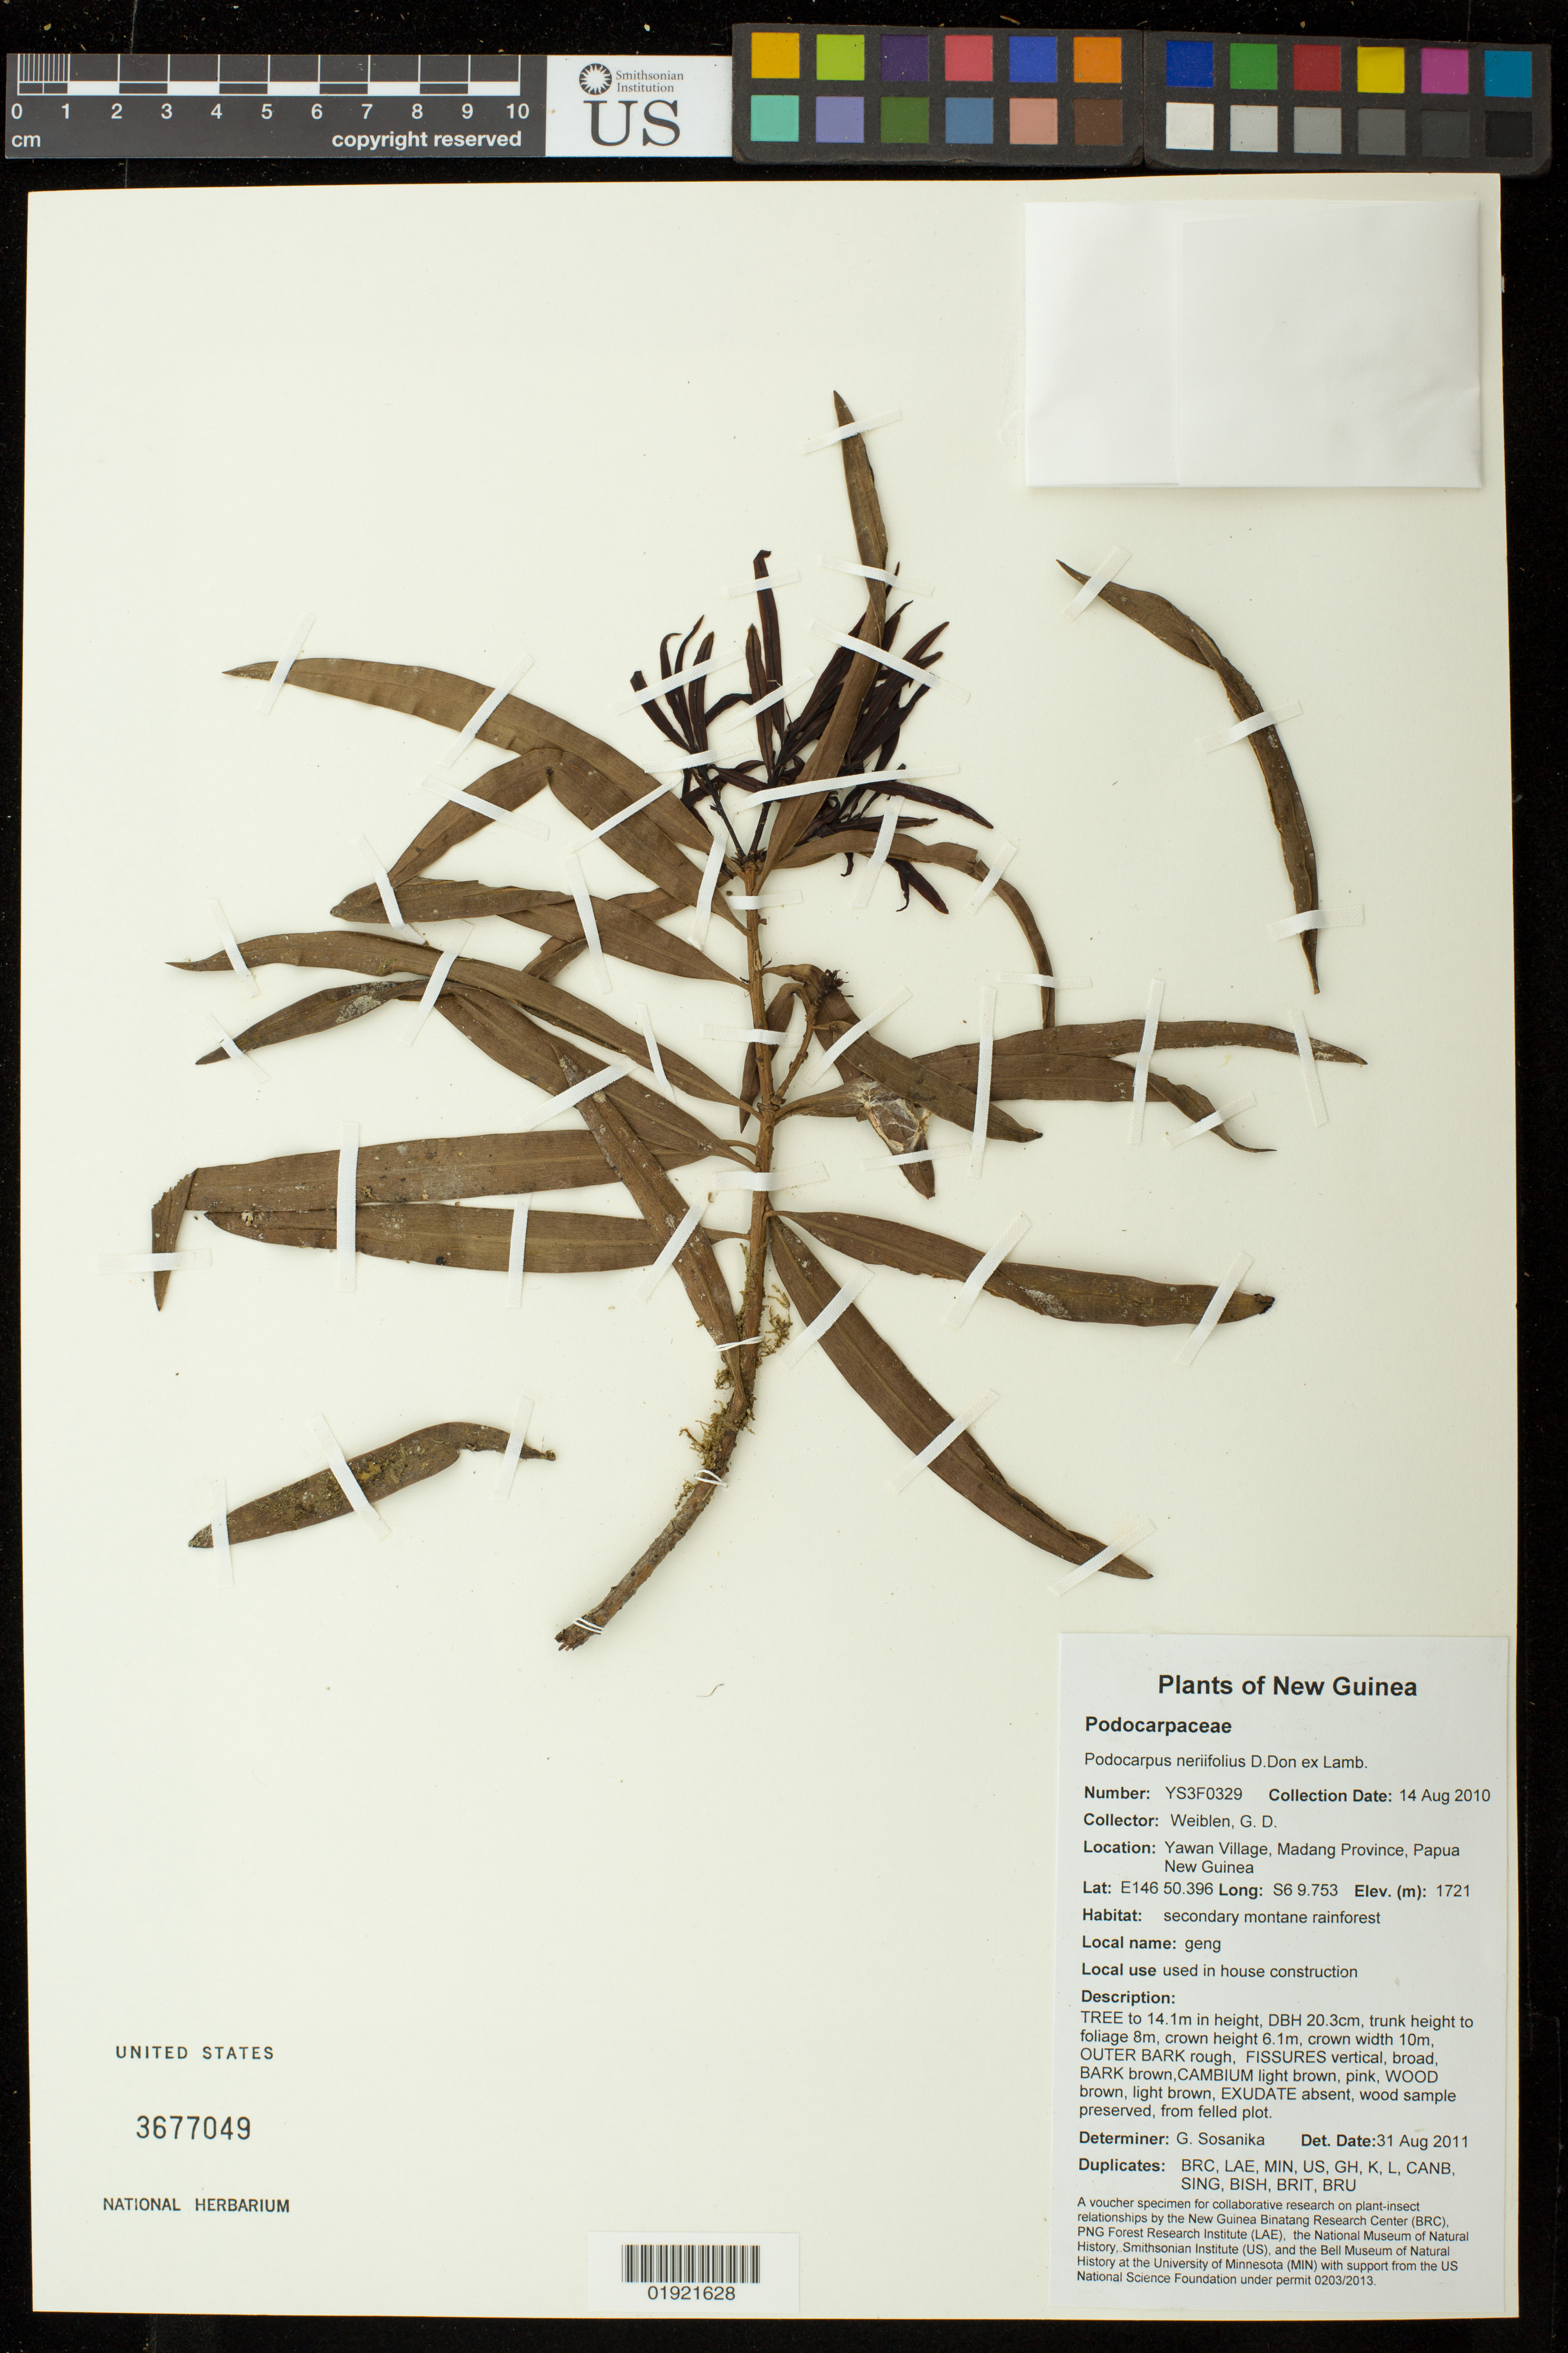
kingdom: Plantae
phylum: Tracheophyta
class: Pinopsida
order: Pinales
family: Podocarpaceae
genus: Podocarpus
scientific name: Podocarpus neriifolius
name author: D. Don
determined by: Sosanika, G. K.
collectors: G. D. Weiblen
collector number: YS3F0329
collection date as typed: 14 Aug 2010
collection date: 2010-08-14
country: Papua New Guinea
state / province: Madang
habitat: secondary montane rainforest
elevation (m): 1721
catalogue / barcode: US 3677049